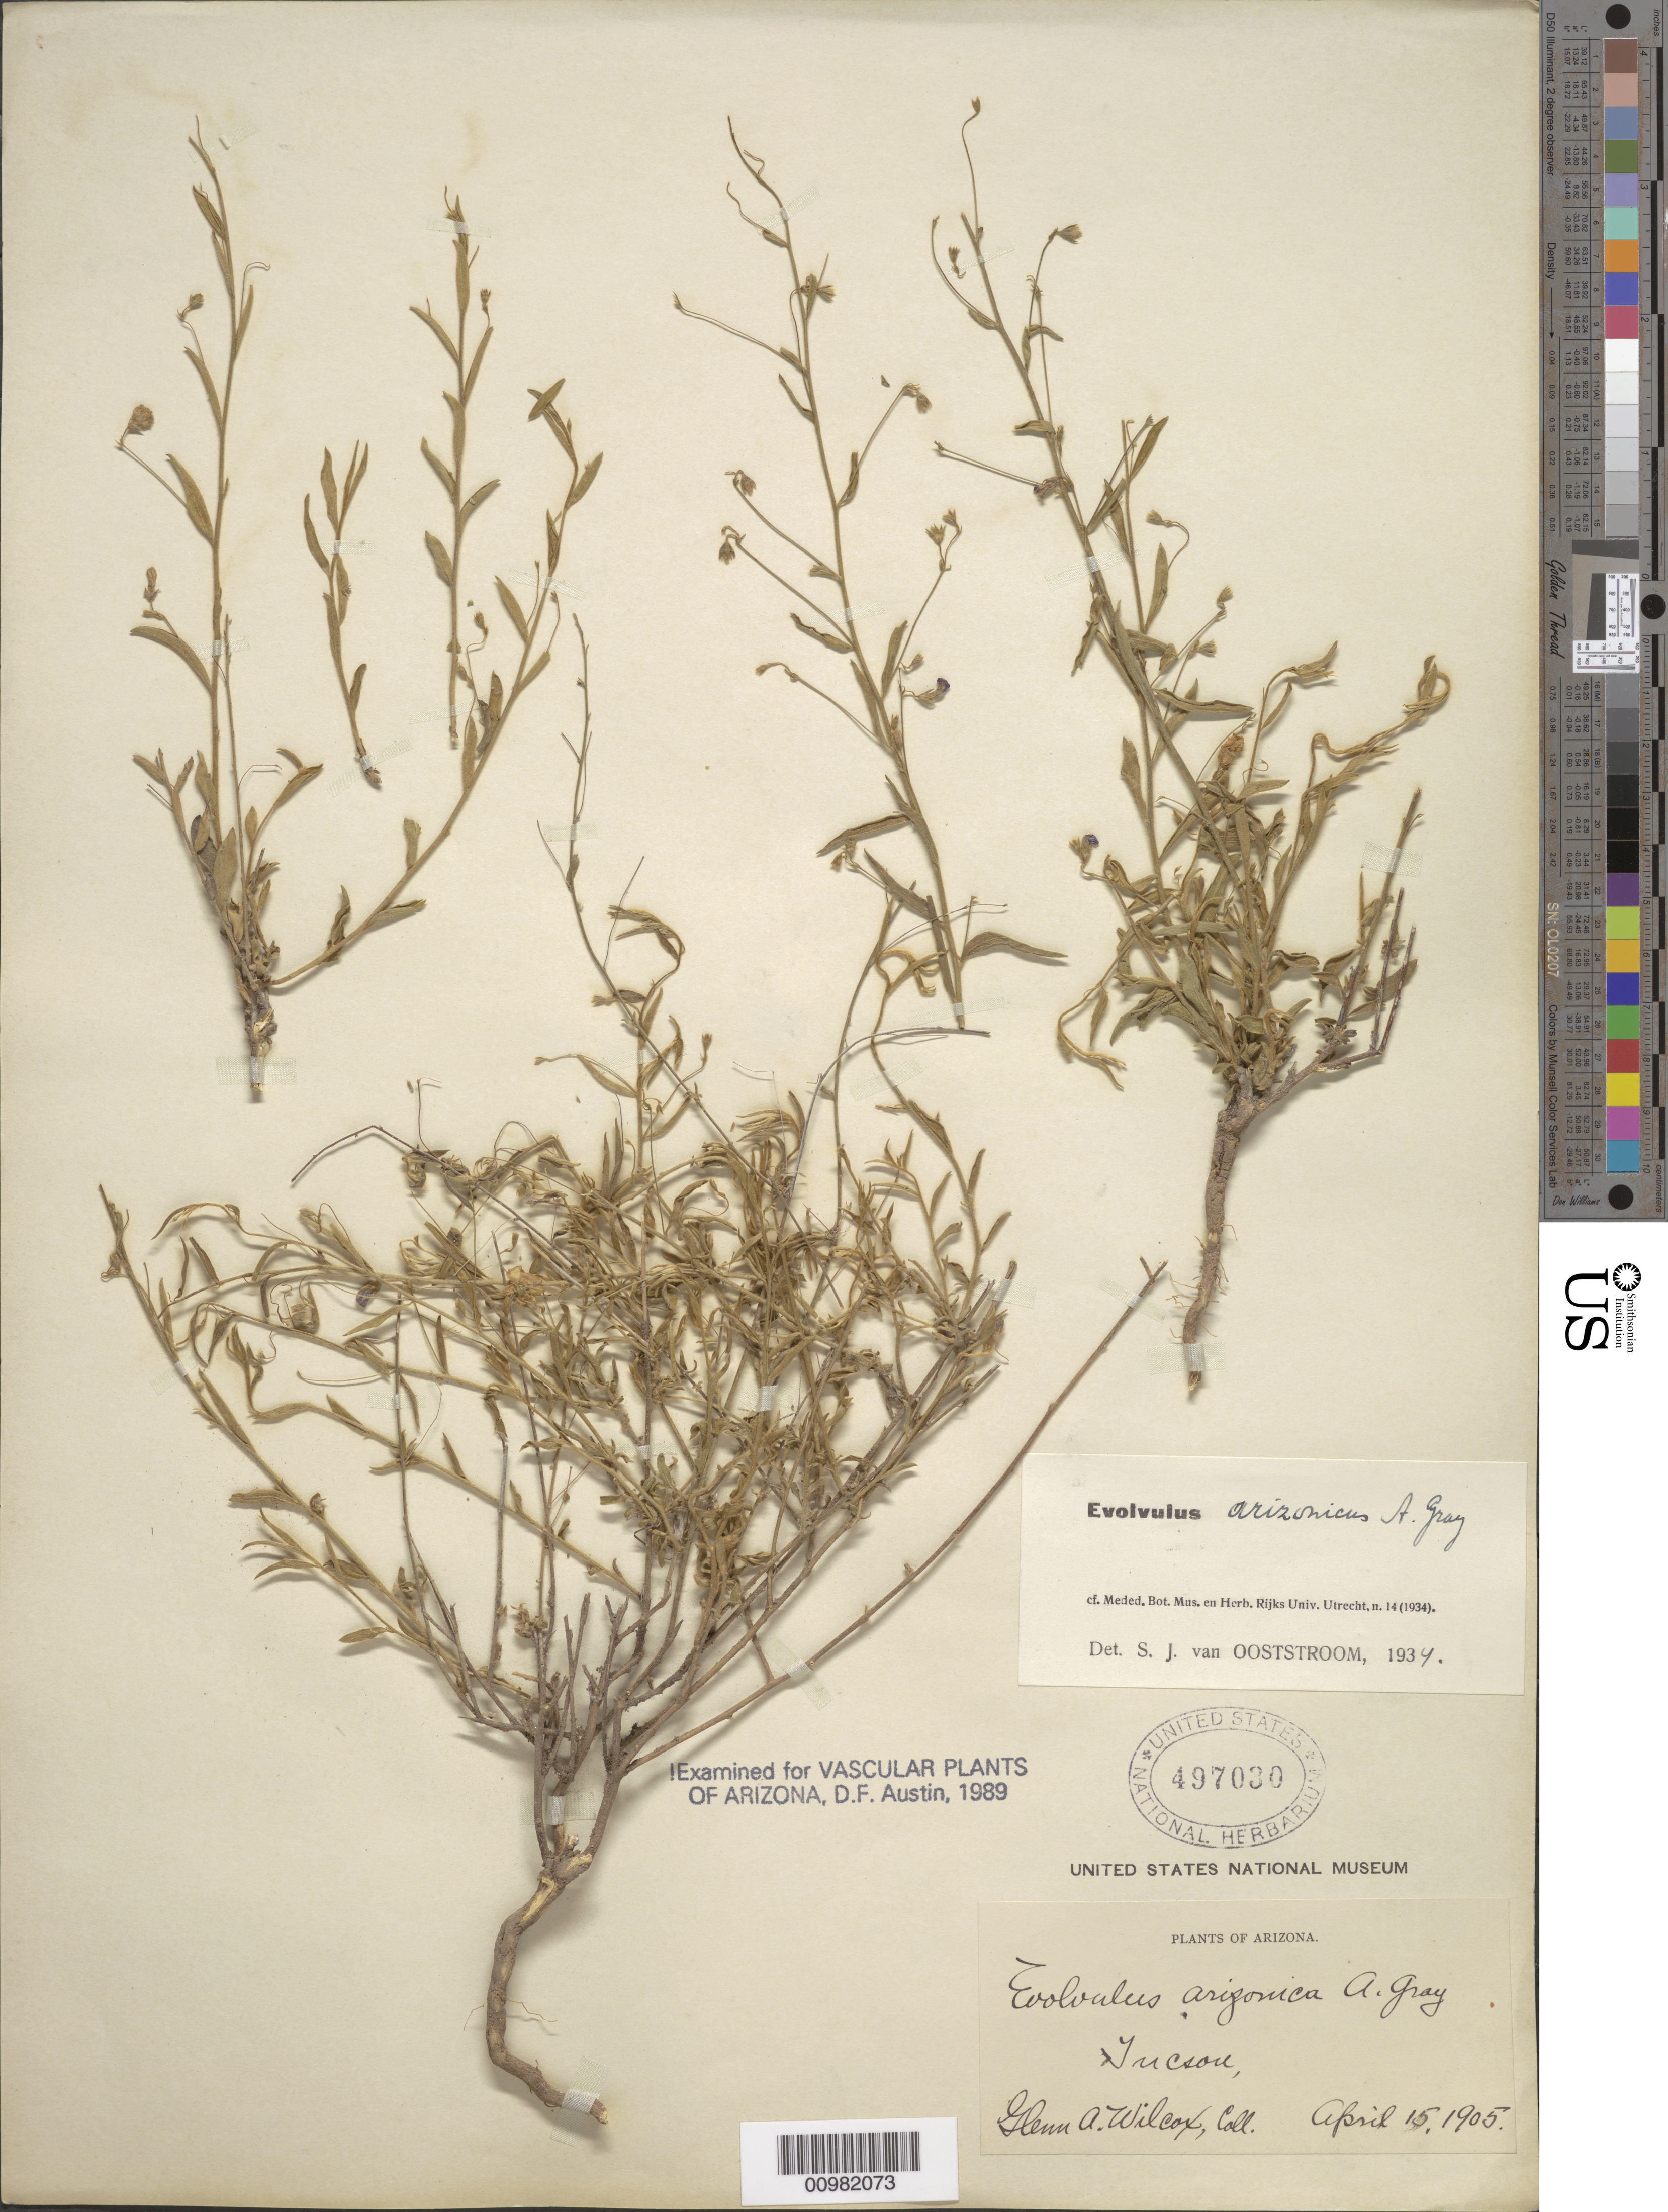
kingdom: Plantae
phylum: Tracheophyta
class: Magnoliopsida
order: Solanales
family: Convolvulaceae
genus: Evolvulus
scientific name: Evolvulus arizonicus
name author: A. Gray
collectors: G. Wilcox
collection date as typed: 15 Apr 1905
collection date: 1905-04-15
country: United States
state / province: Arizona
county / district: Pima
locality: Tucson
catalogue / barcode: US 497030